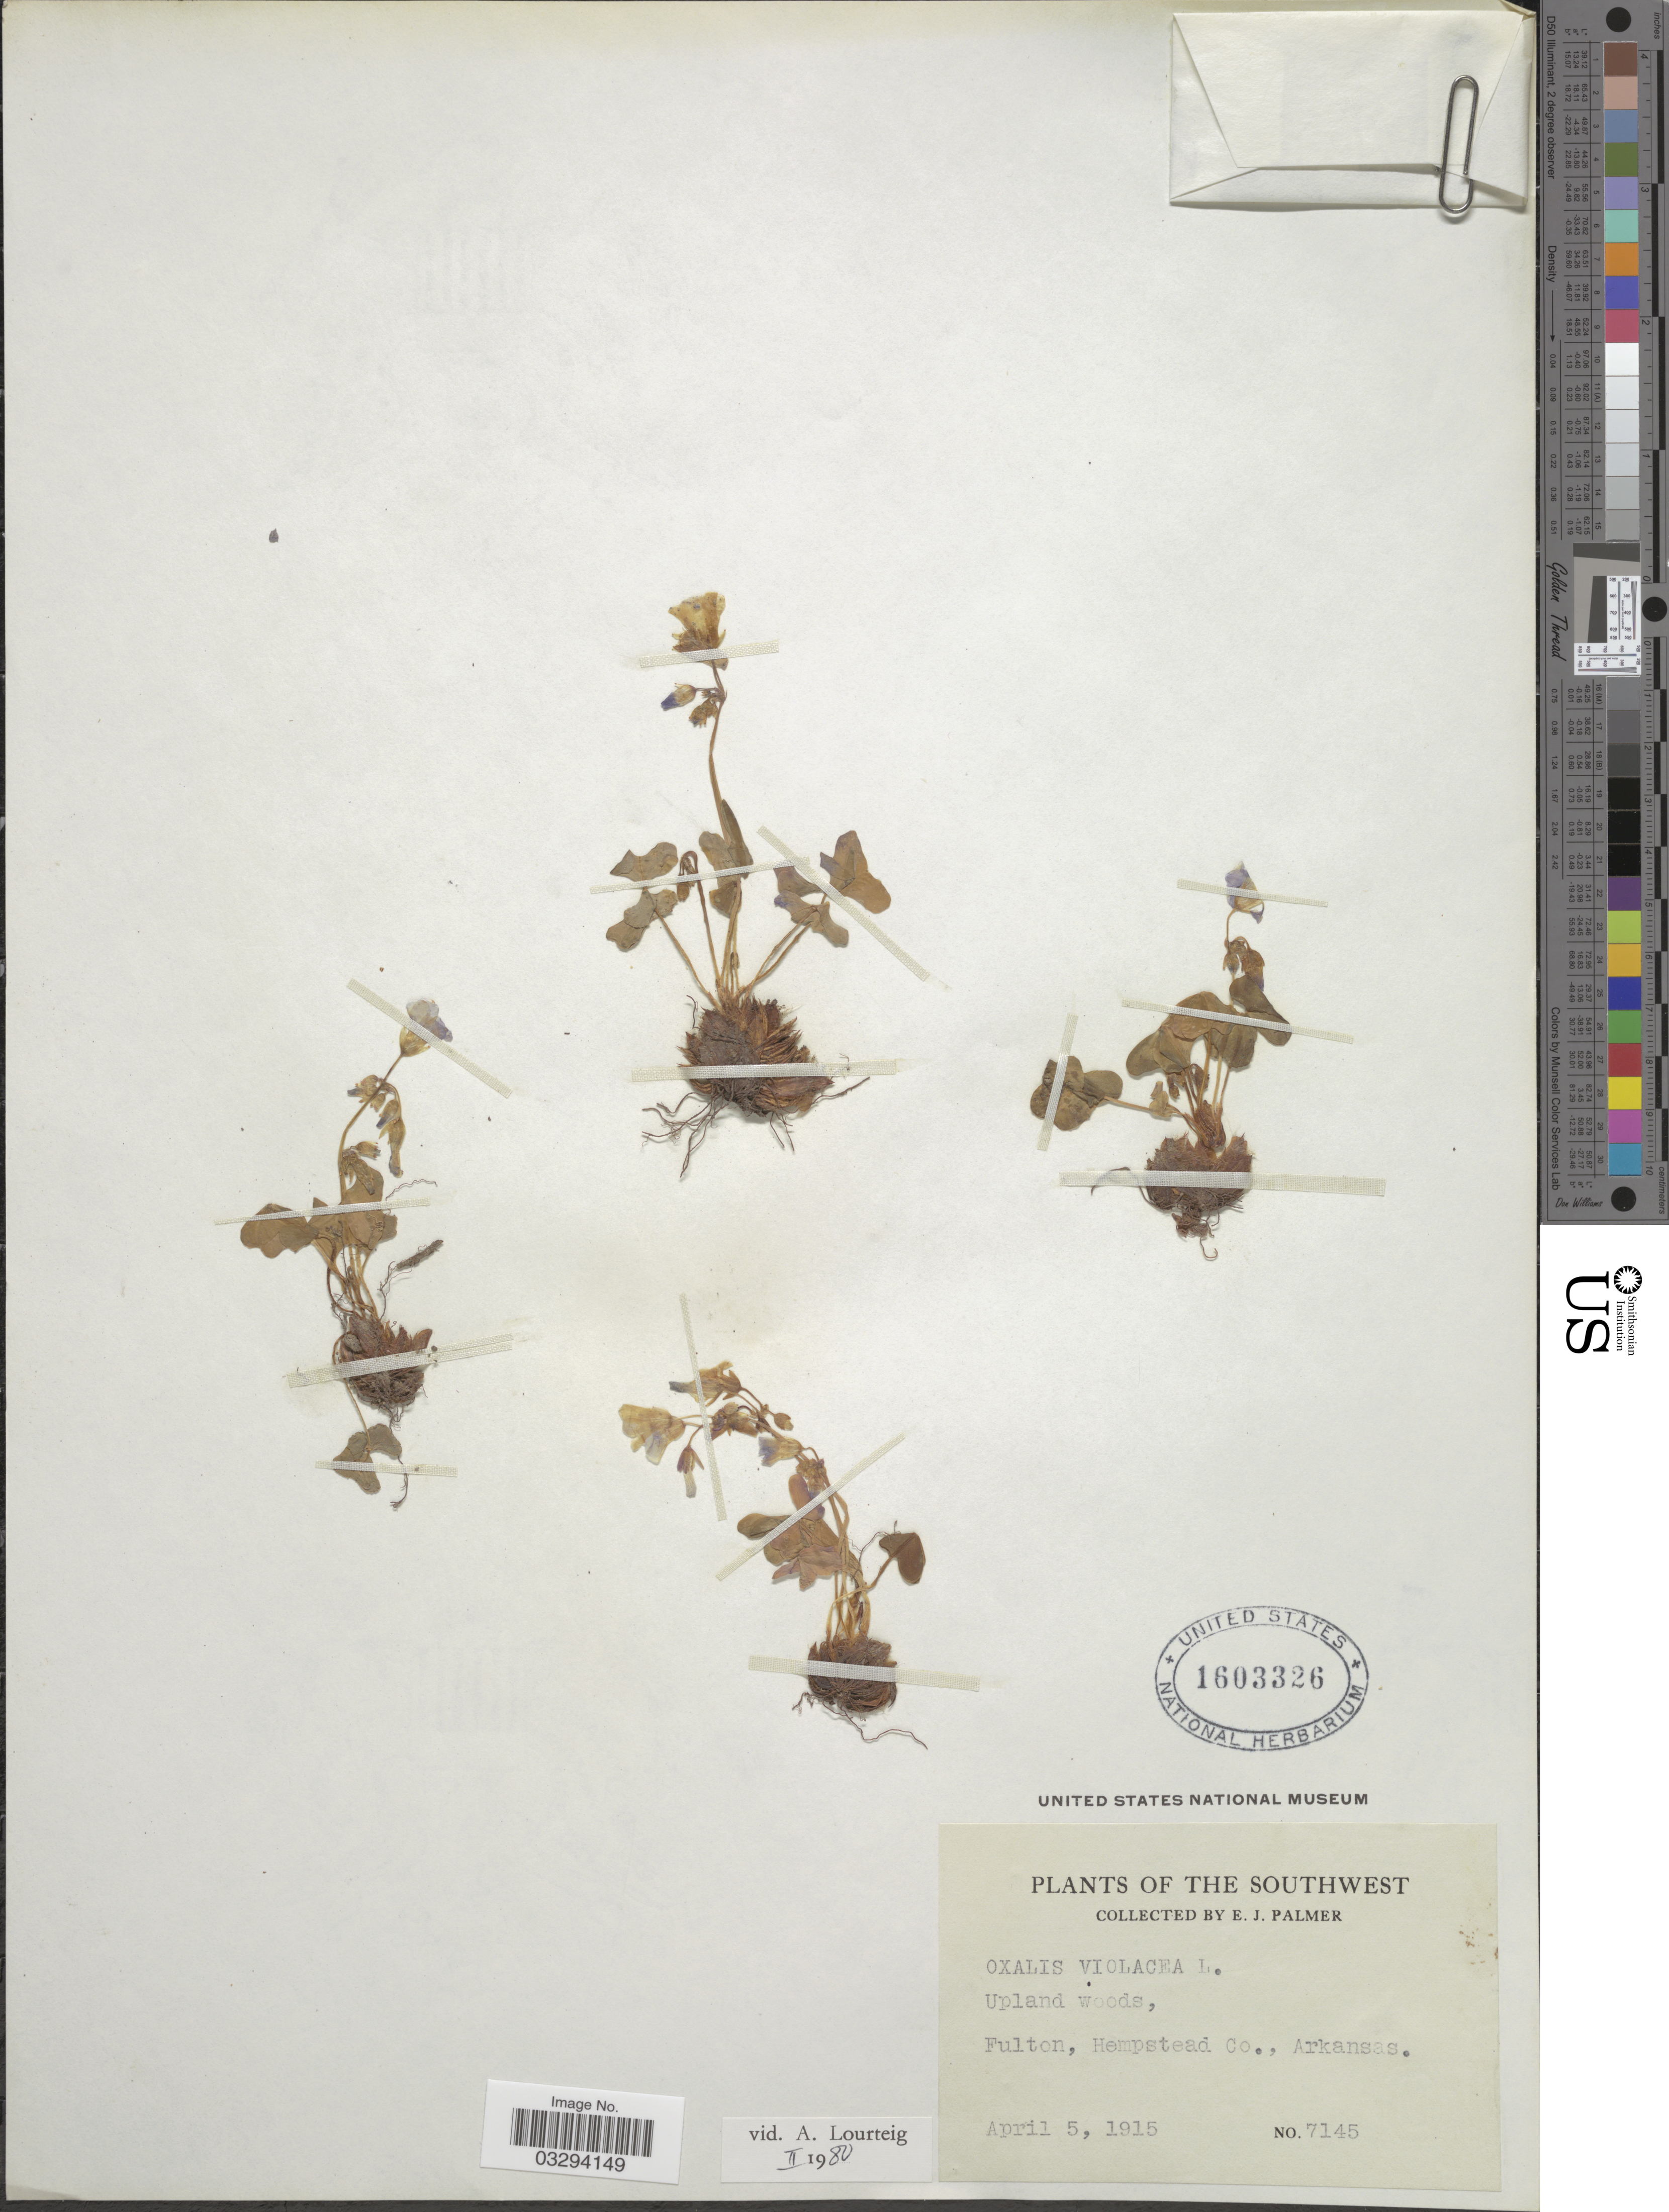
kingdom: Plantae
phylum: Tracheophyta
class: Magnoliopsida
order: Oxalidales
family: Oxalidaceae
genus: Oxalis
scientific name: Oxalis violacea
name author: L.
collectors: E. J. Palmer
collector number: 7145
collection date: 1915-04-05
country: United States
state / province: Arkansas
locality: The Southwest. Fulton, Hempstead Co.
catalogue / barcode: US 1603326